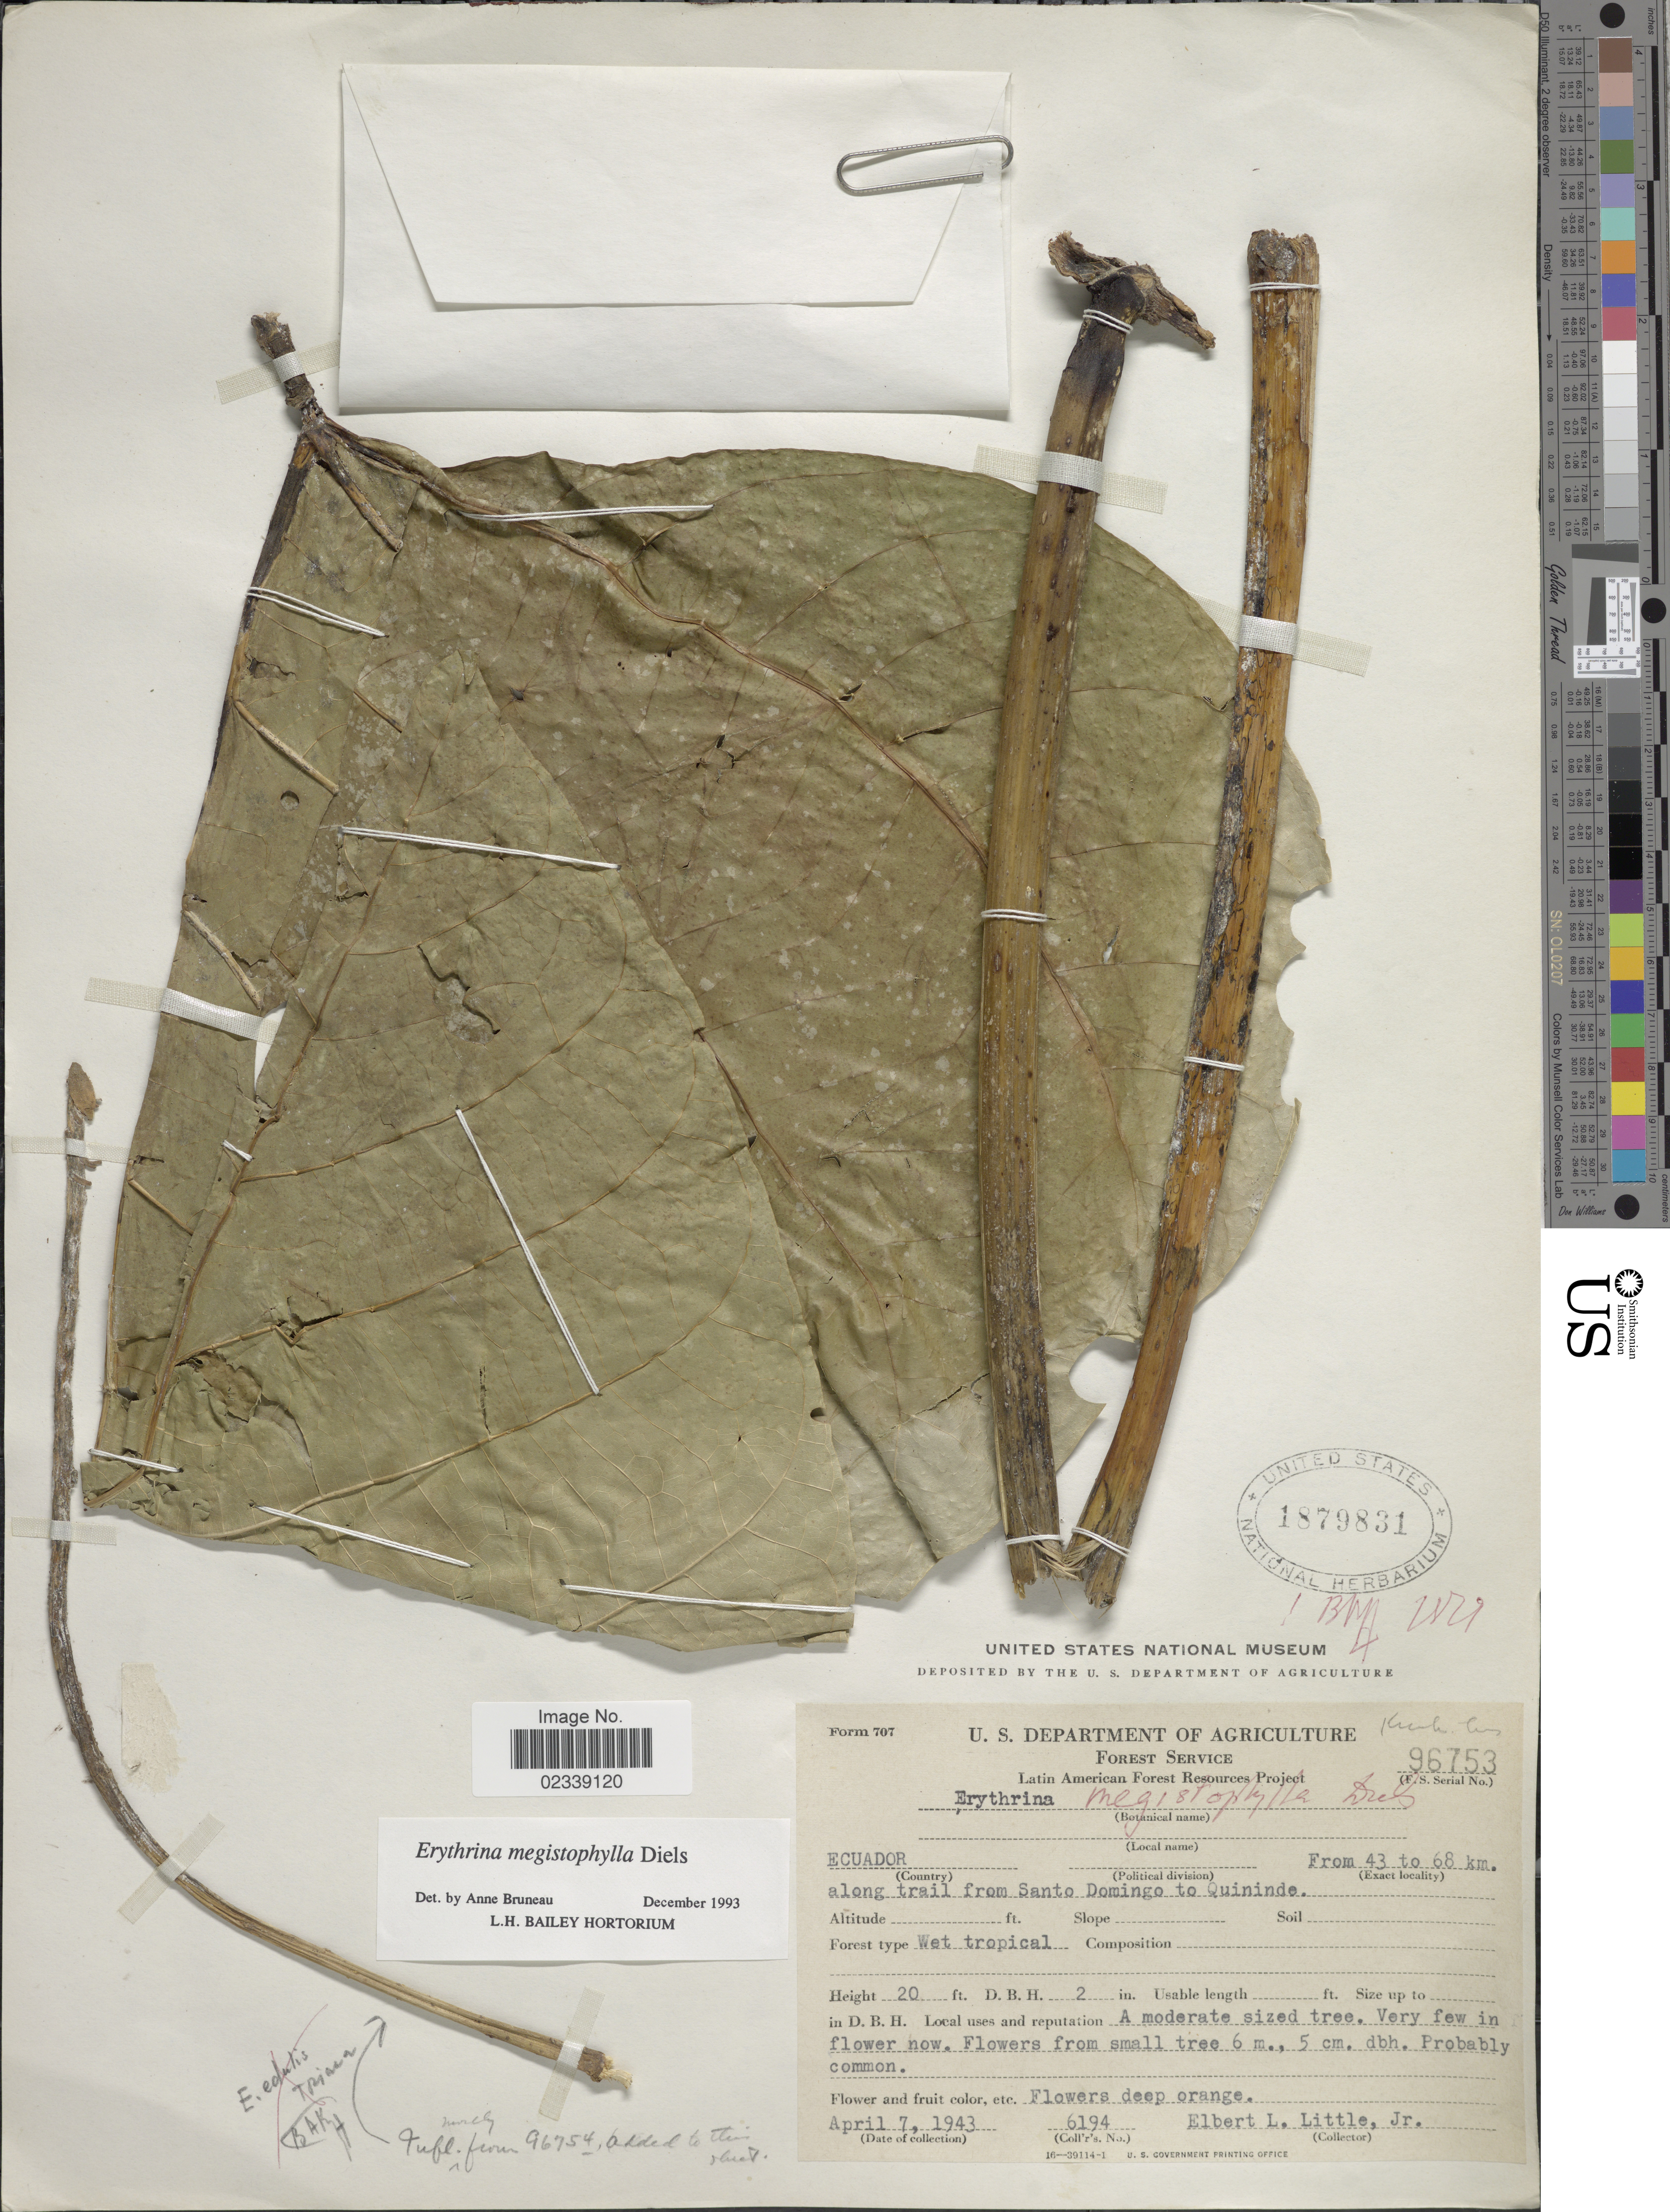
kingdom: Plantae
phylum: Tracheophyta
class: Magnoliopsida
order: Fabales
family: Fabaceae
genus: Erythrina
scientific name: Erythrina megistophylla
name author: Diels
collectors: E. L. Little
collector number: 6194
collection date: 1943-04-07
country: Ecuador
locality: From 43 to 68 km along trail from Santo Domingo to Quininde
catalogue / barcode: US 1879831